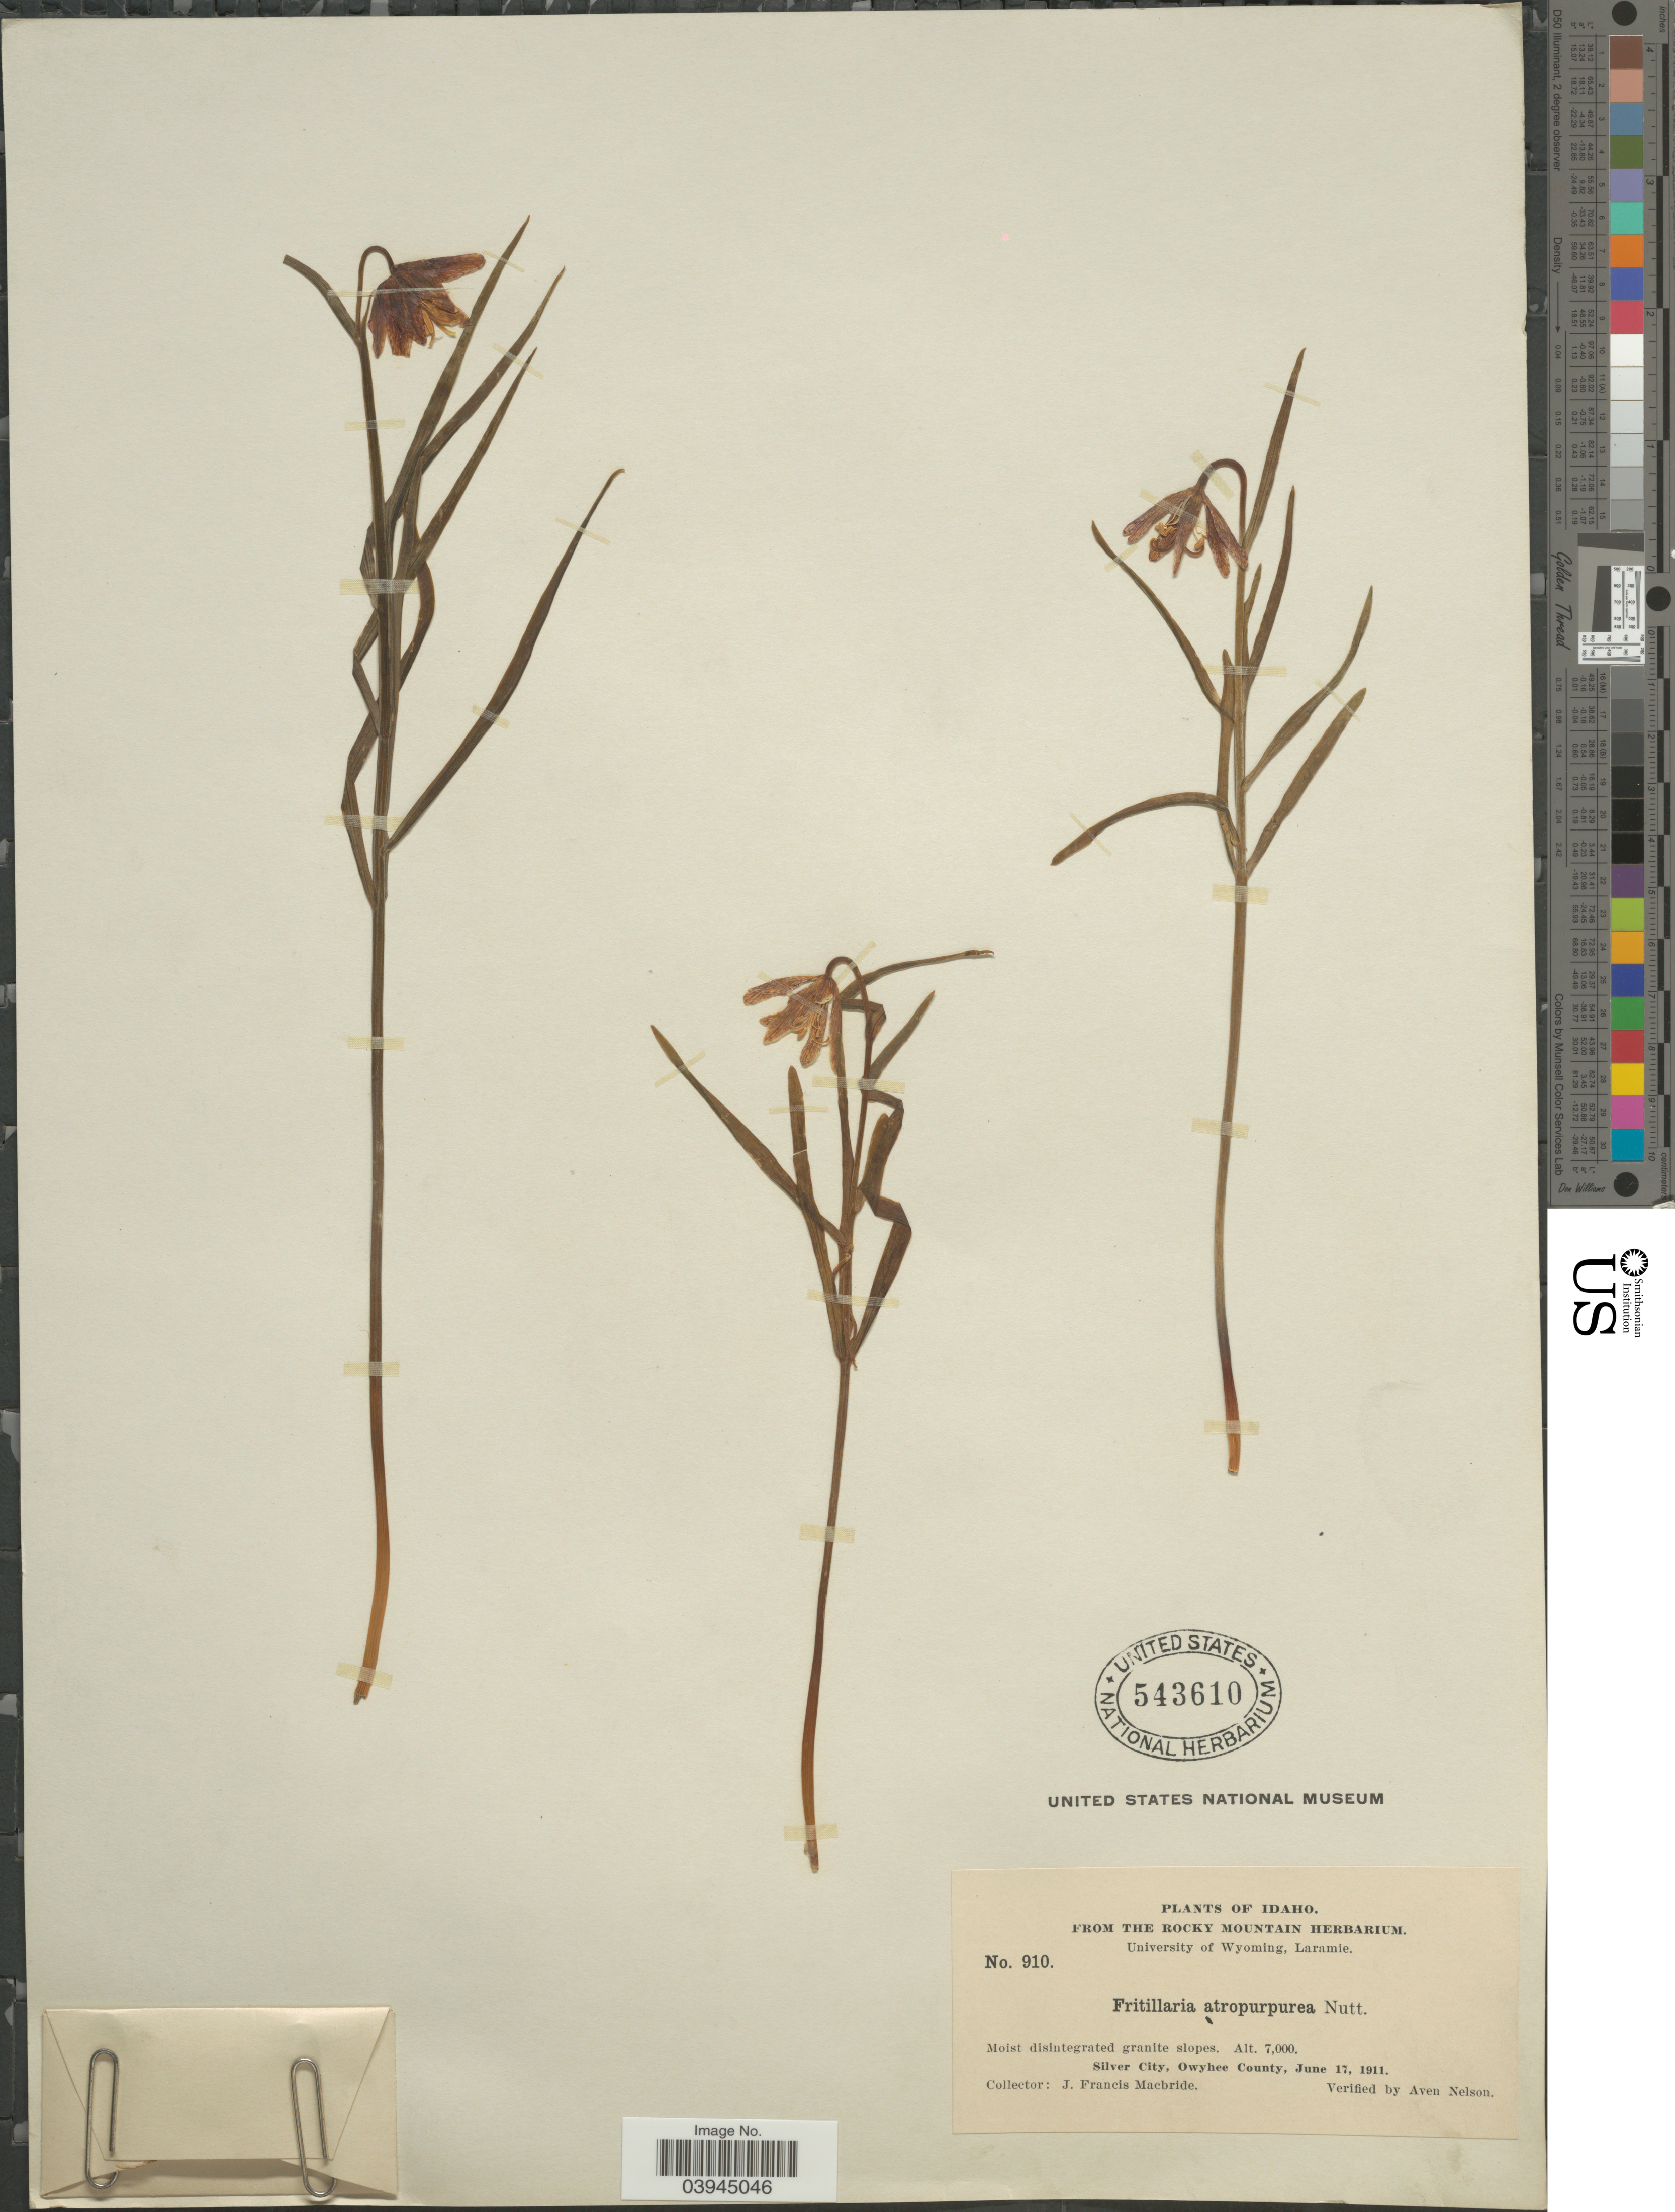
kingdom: Plantae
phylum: Tracheophyta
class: Liliopsida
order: Liliales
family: Liliaceae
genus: Fritillaria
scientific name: Fritillaria atropurpurea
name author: Nutt.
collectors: J. F. Macbride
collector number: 910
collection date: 1911-06-17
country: United States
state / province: Idaho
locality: Silver City, Owyhee County.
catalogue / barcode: US 543610